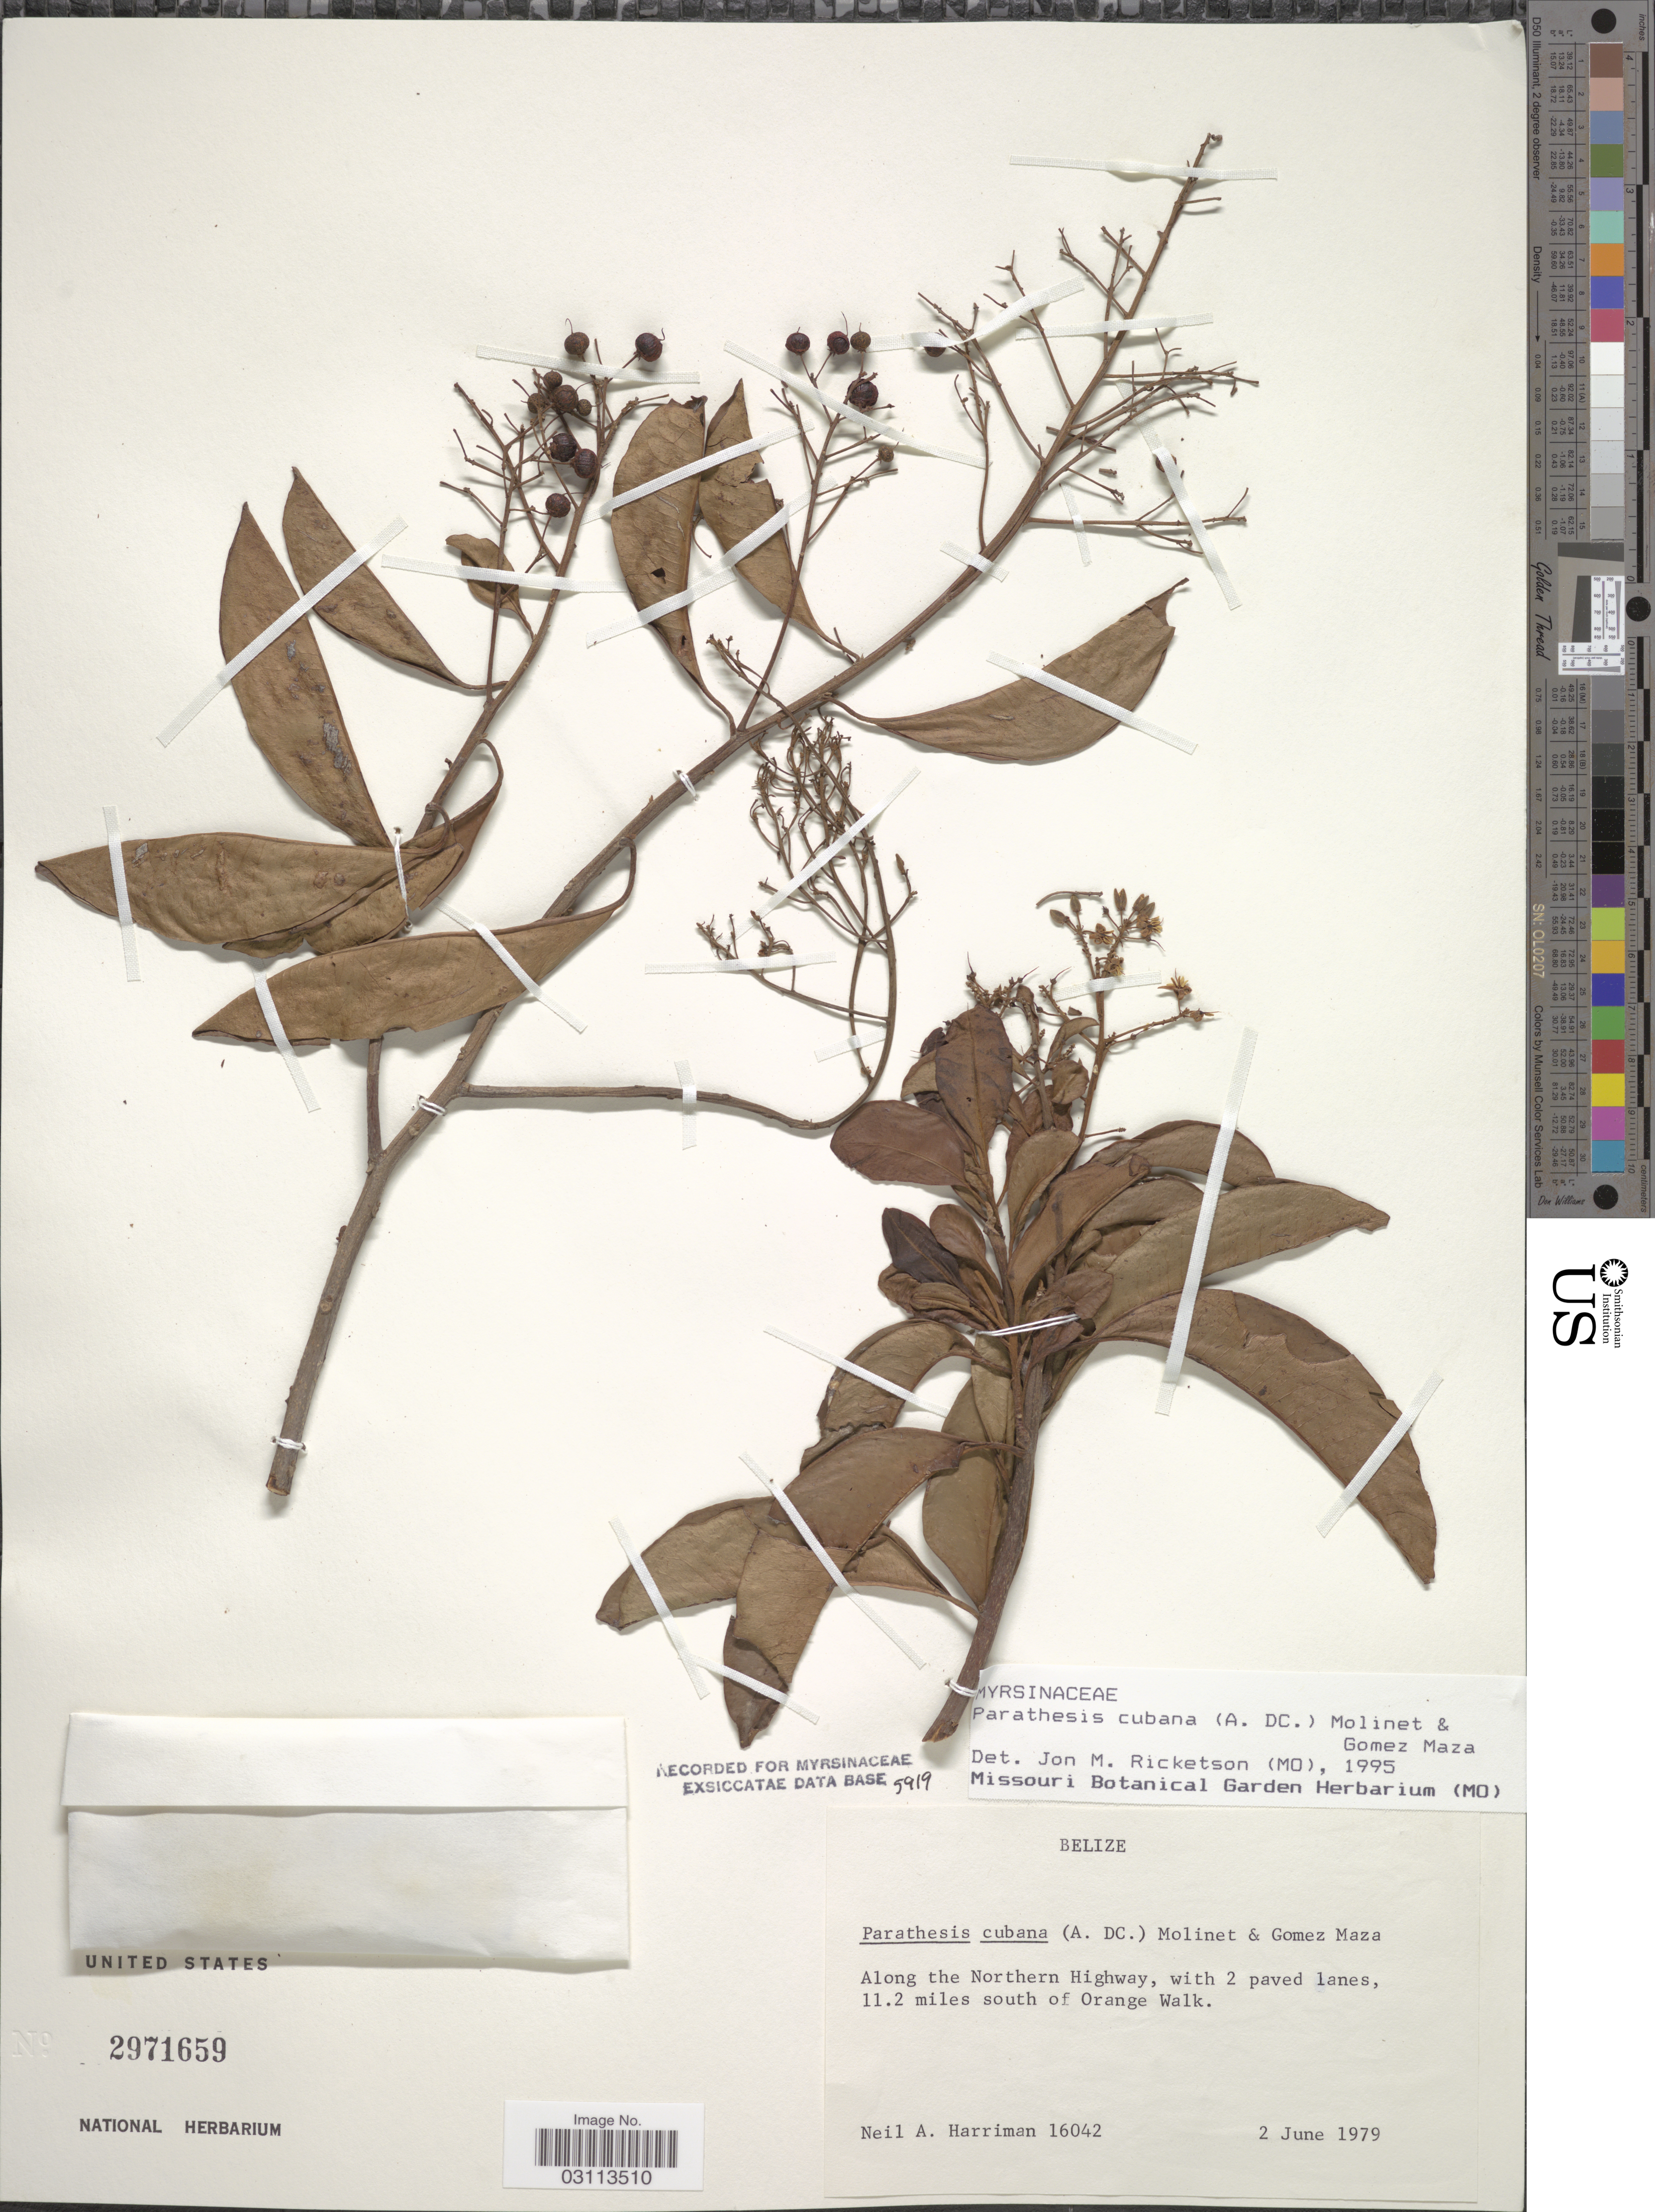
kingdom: Plantae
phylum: Tracheophyta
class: Magnoliopsida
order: Ericales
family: Primulaceae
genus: Parathesis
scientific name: Parathesis cubana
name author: (A. DC.) Molinet & M. Gómez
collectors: N. A. Harriman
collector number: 16042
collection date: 1979-06-02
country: Belize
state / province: Orange Walk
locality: Along the Northern Highway, with 2 paved lanes, 11.2 miles south of Orange Walk.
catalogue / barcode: US 2971659